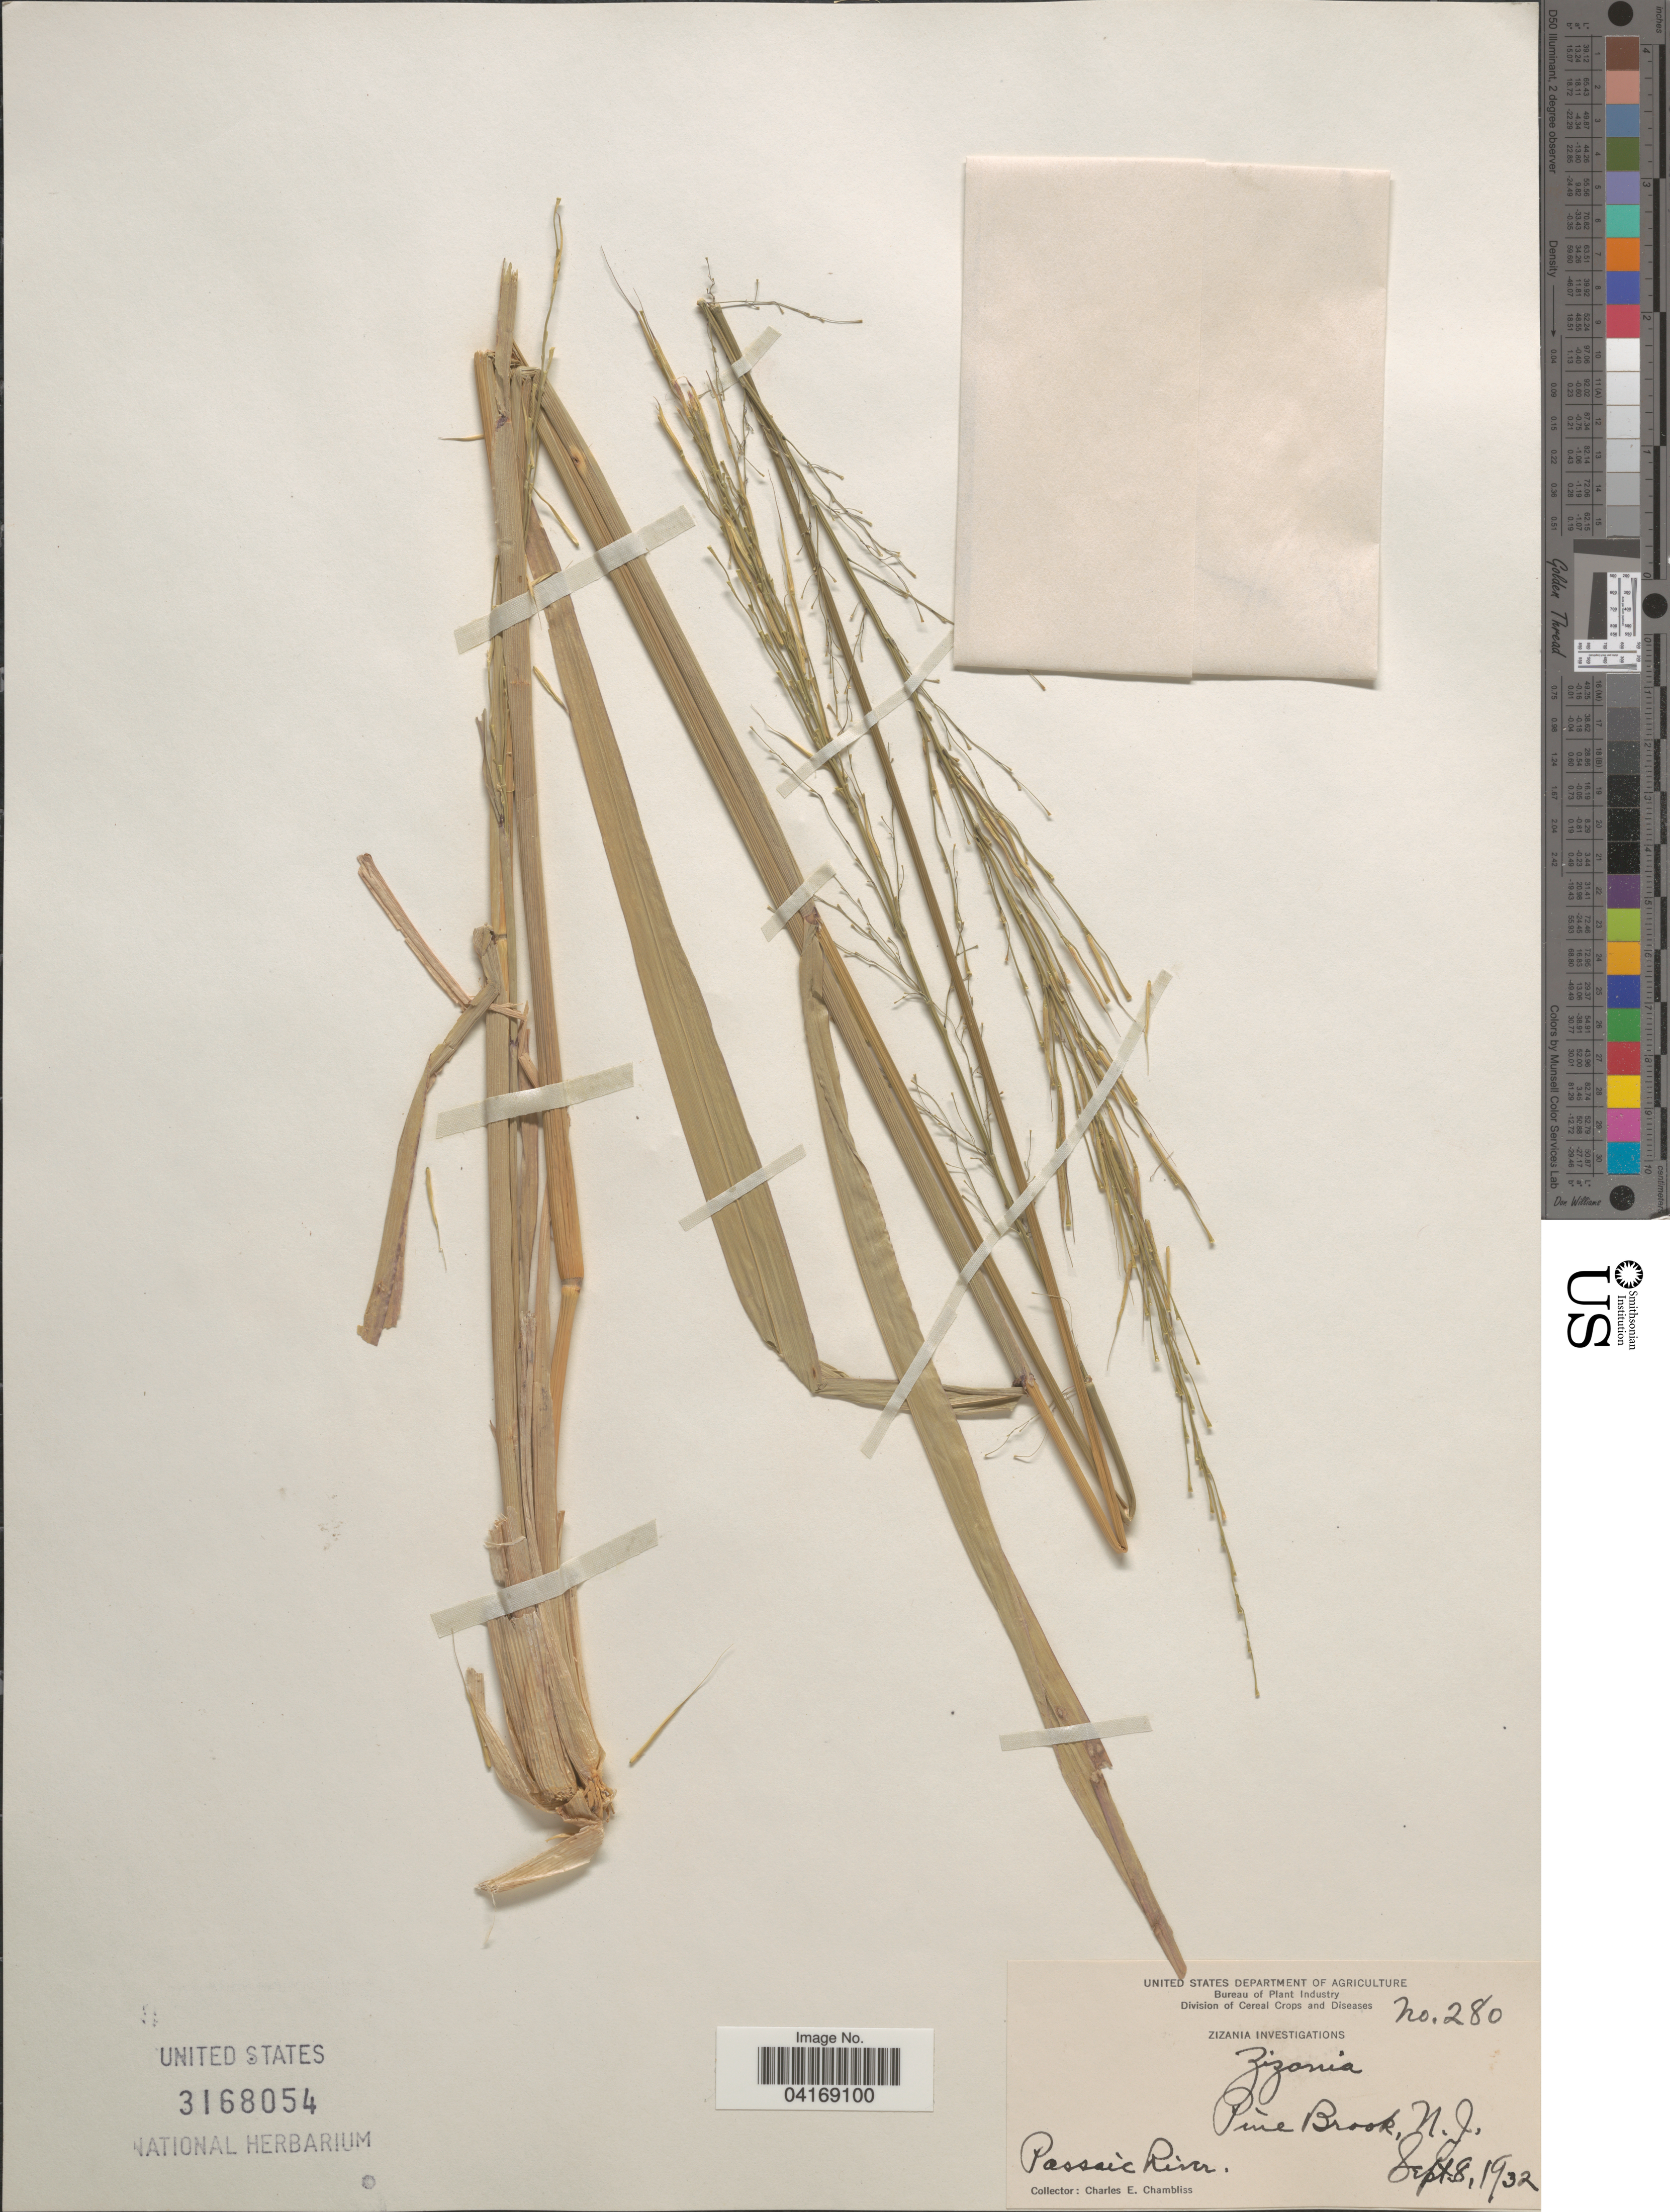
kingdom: Plantae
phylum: Tracheophyta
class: Liliopsida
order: Poales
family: Poaceae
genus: Zizania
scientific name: Zizania sp.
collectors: C. Chambliss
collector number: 280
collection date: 1932-09-08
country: United States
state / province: New Jersey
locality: Pine Brook. Passaic River.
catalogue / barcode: US 3168054